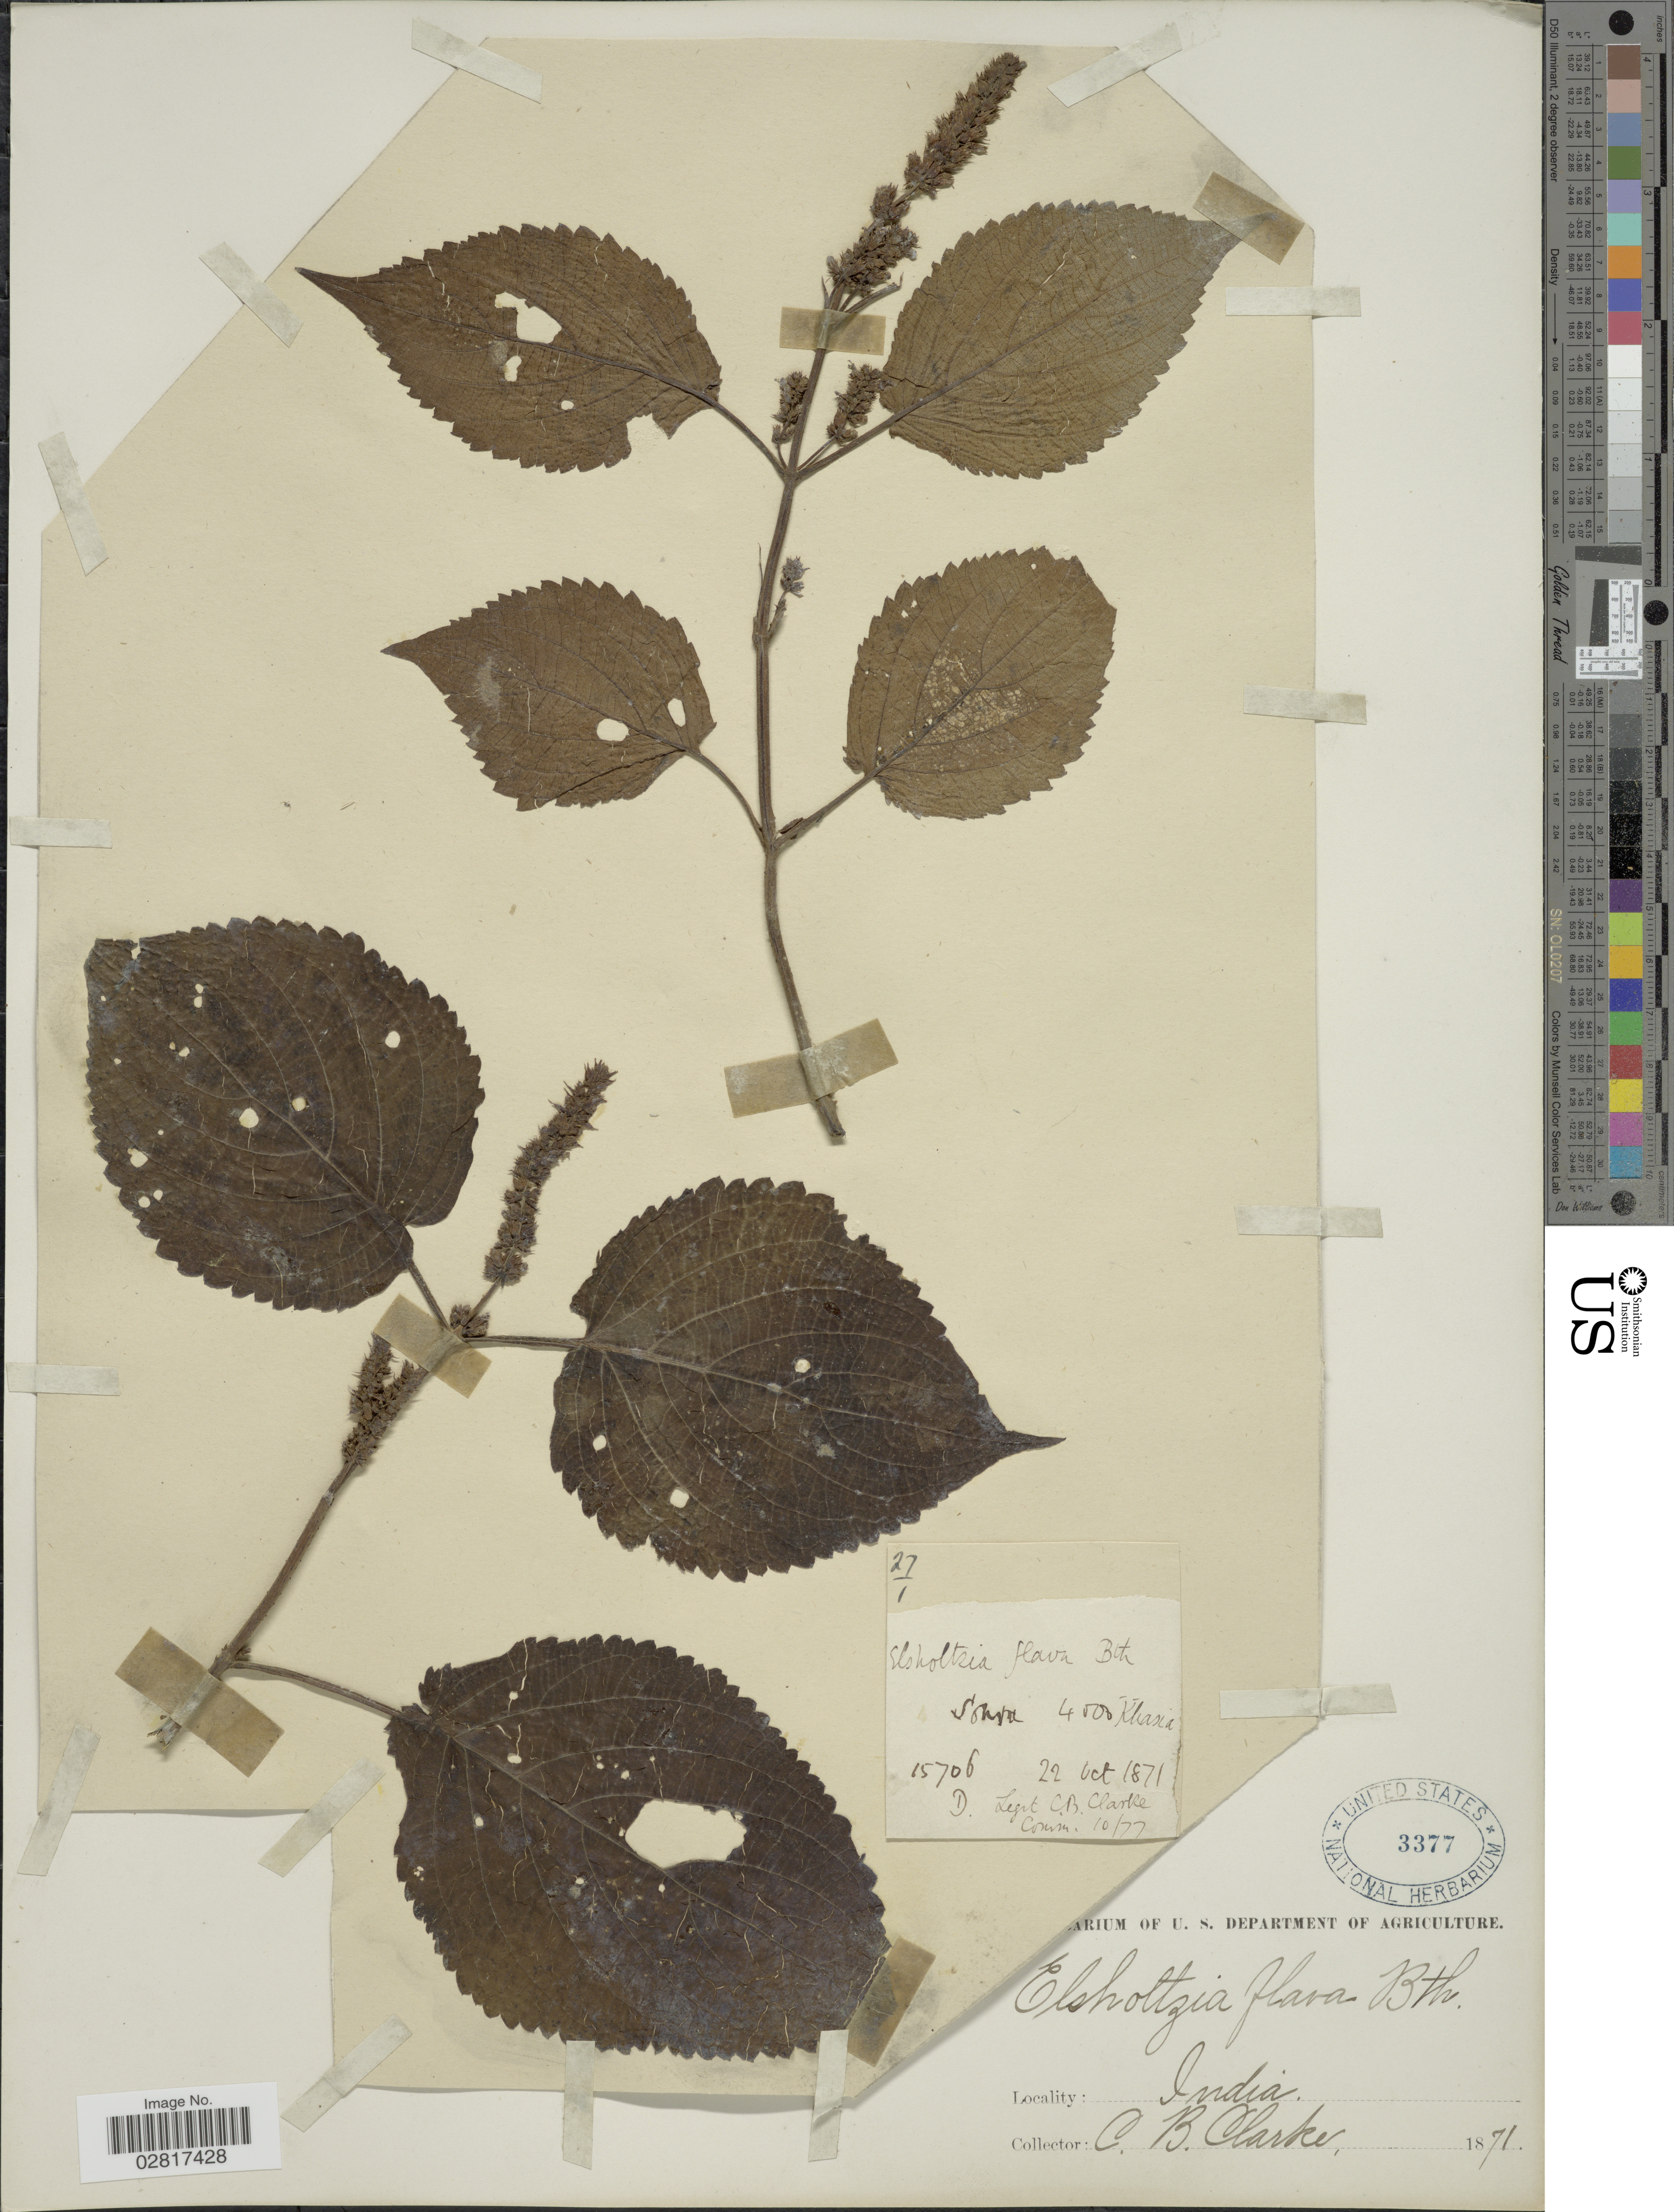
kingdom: Plantae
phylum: Tracheophyta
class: Magnoliopsida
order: Lamiales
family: Lamiaceae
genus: Elsholtzia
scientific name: Elsholtzia flava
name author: (Benth.) Benth.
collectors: C. B. Clarke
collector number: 15706D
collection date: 1871-10-22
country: India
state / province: Meghalaya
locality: Sohra, Khasia.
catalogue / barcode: US 3377